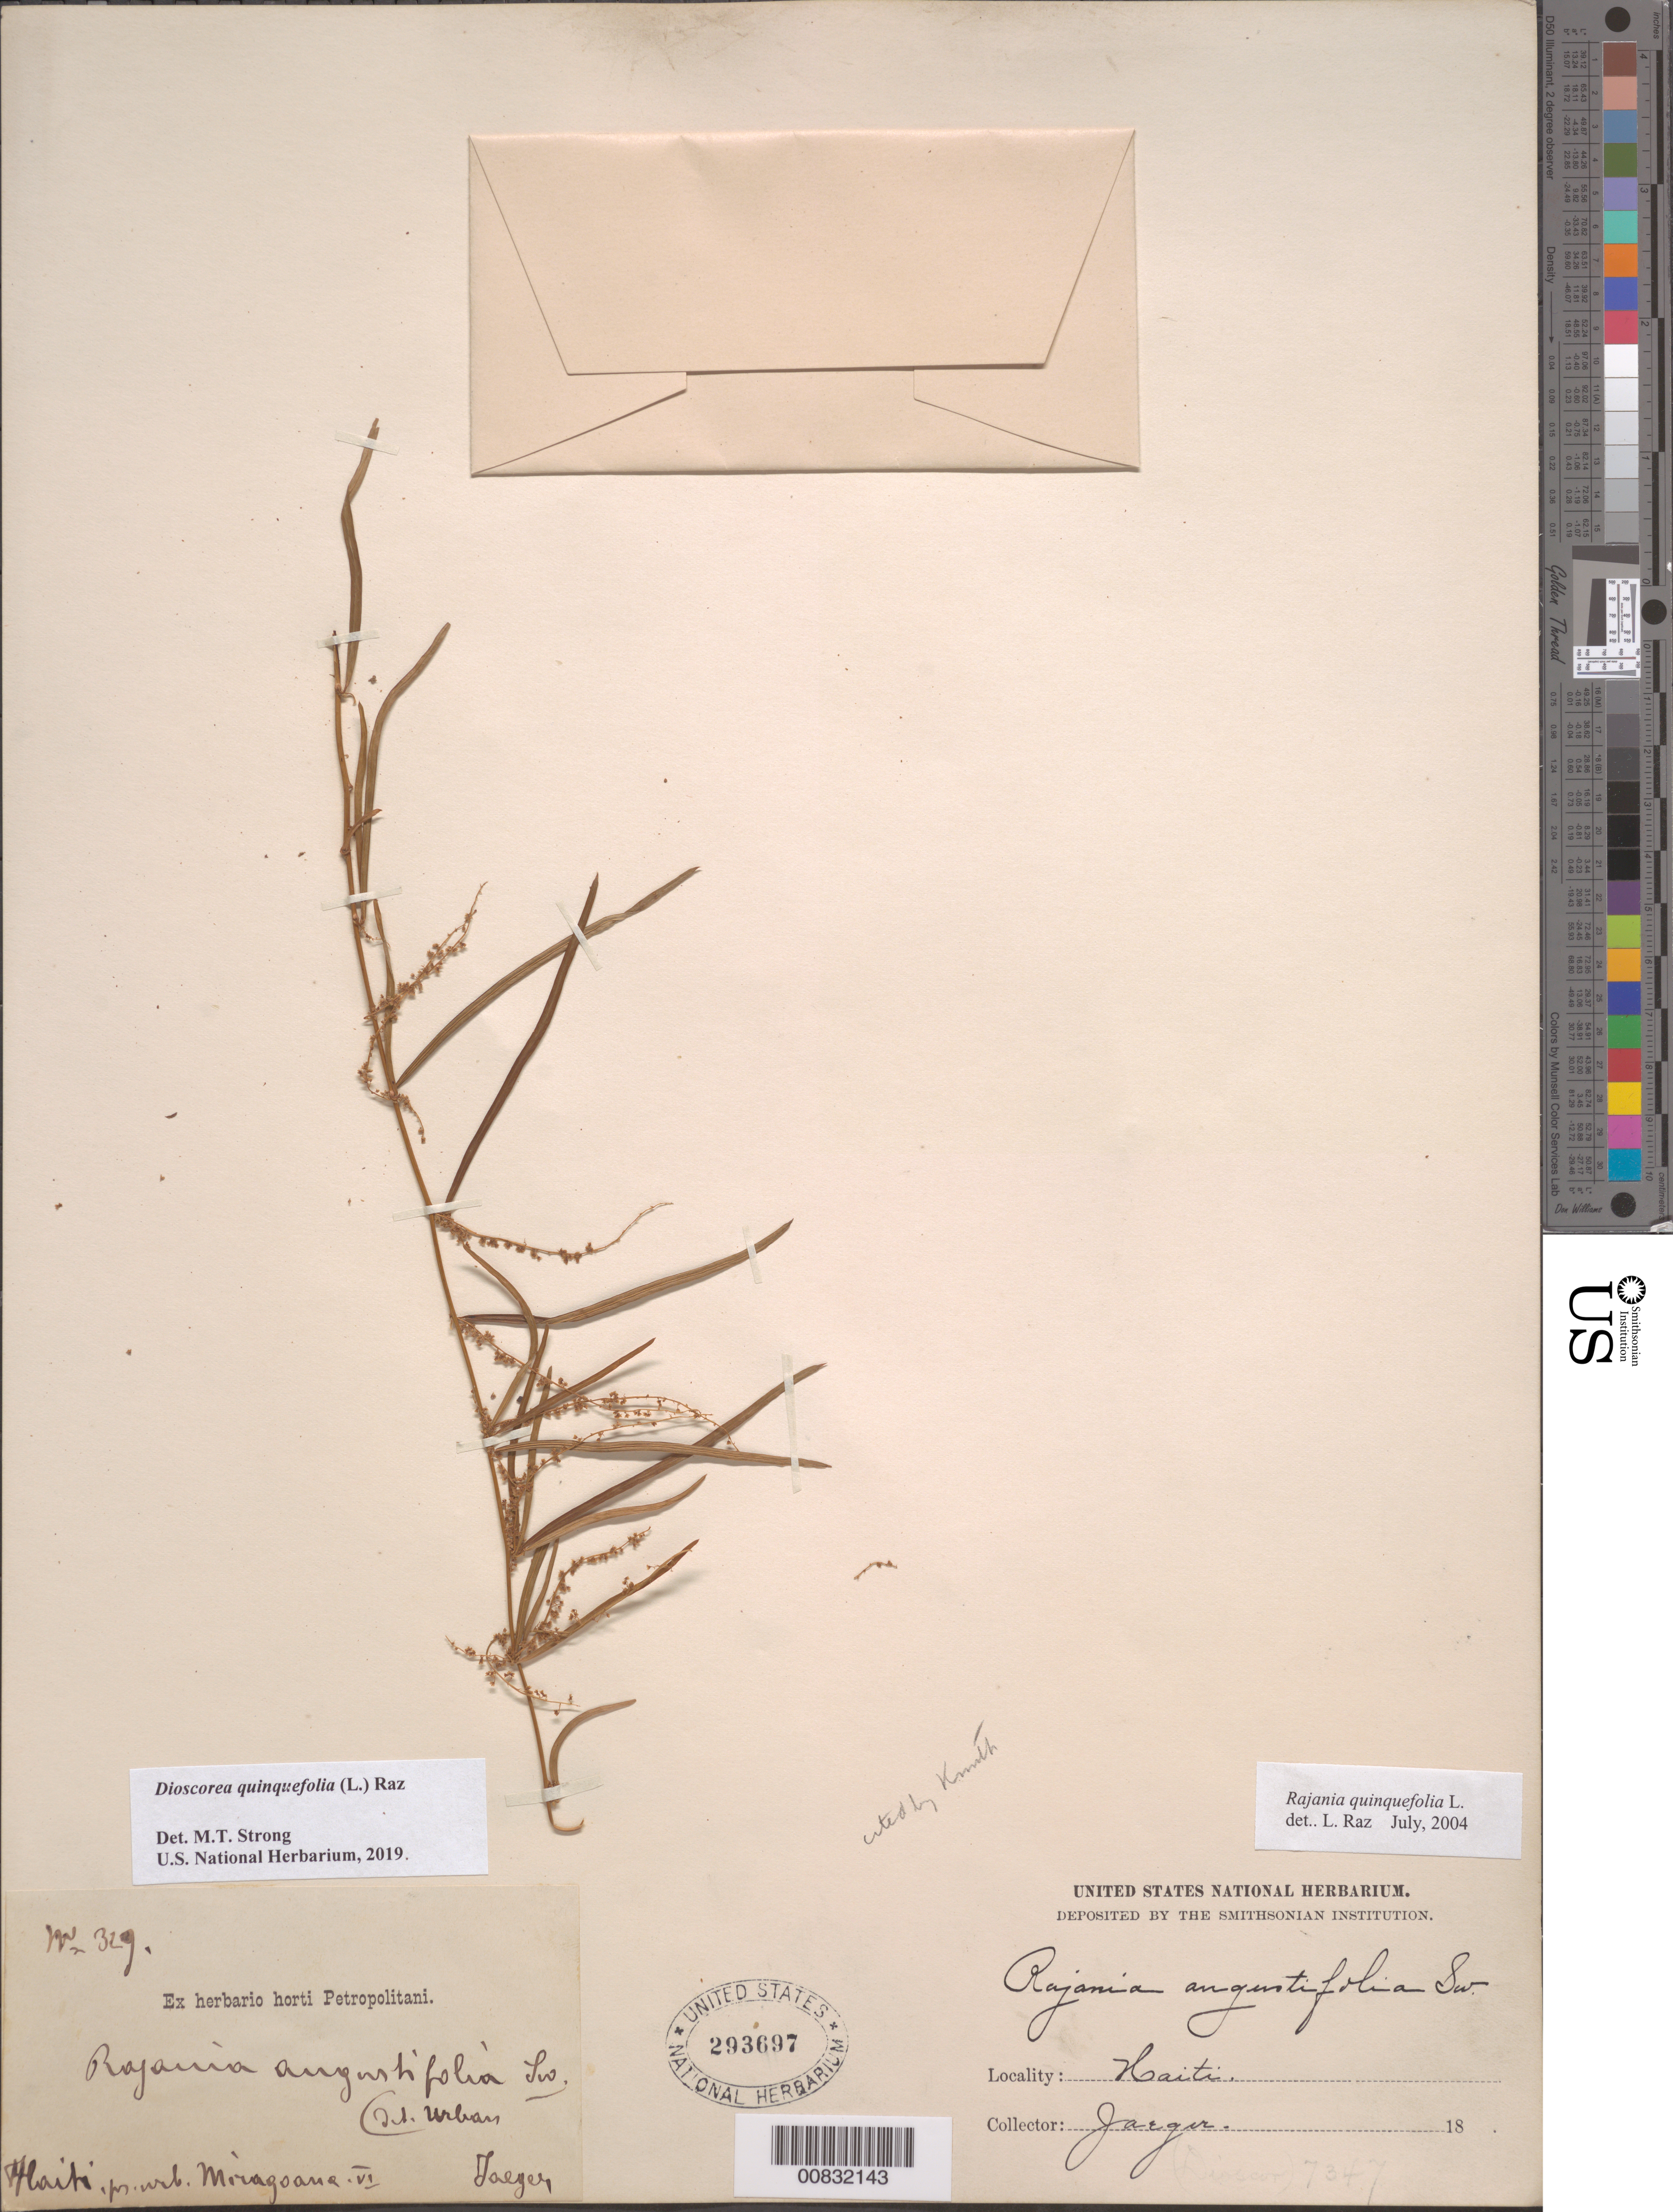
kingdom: Plantae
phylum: Tracheophyta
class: Liliopsida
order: Dioscoreales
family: Dioscoreaceae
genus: Dioscorea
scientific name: Dioscorea quinquefolia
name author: (L.) Raz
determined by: Strong, M. T., (US), Smithsonian Institution - National Museum of Natural History (UNITED STATES)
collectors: -. Jaeger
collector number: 329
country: Haiti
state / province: Nippes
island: Hispaniola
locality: Miragoane.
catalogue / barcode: US 293697